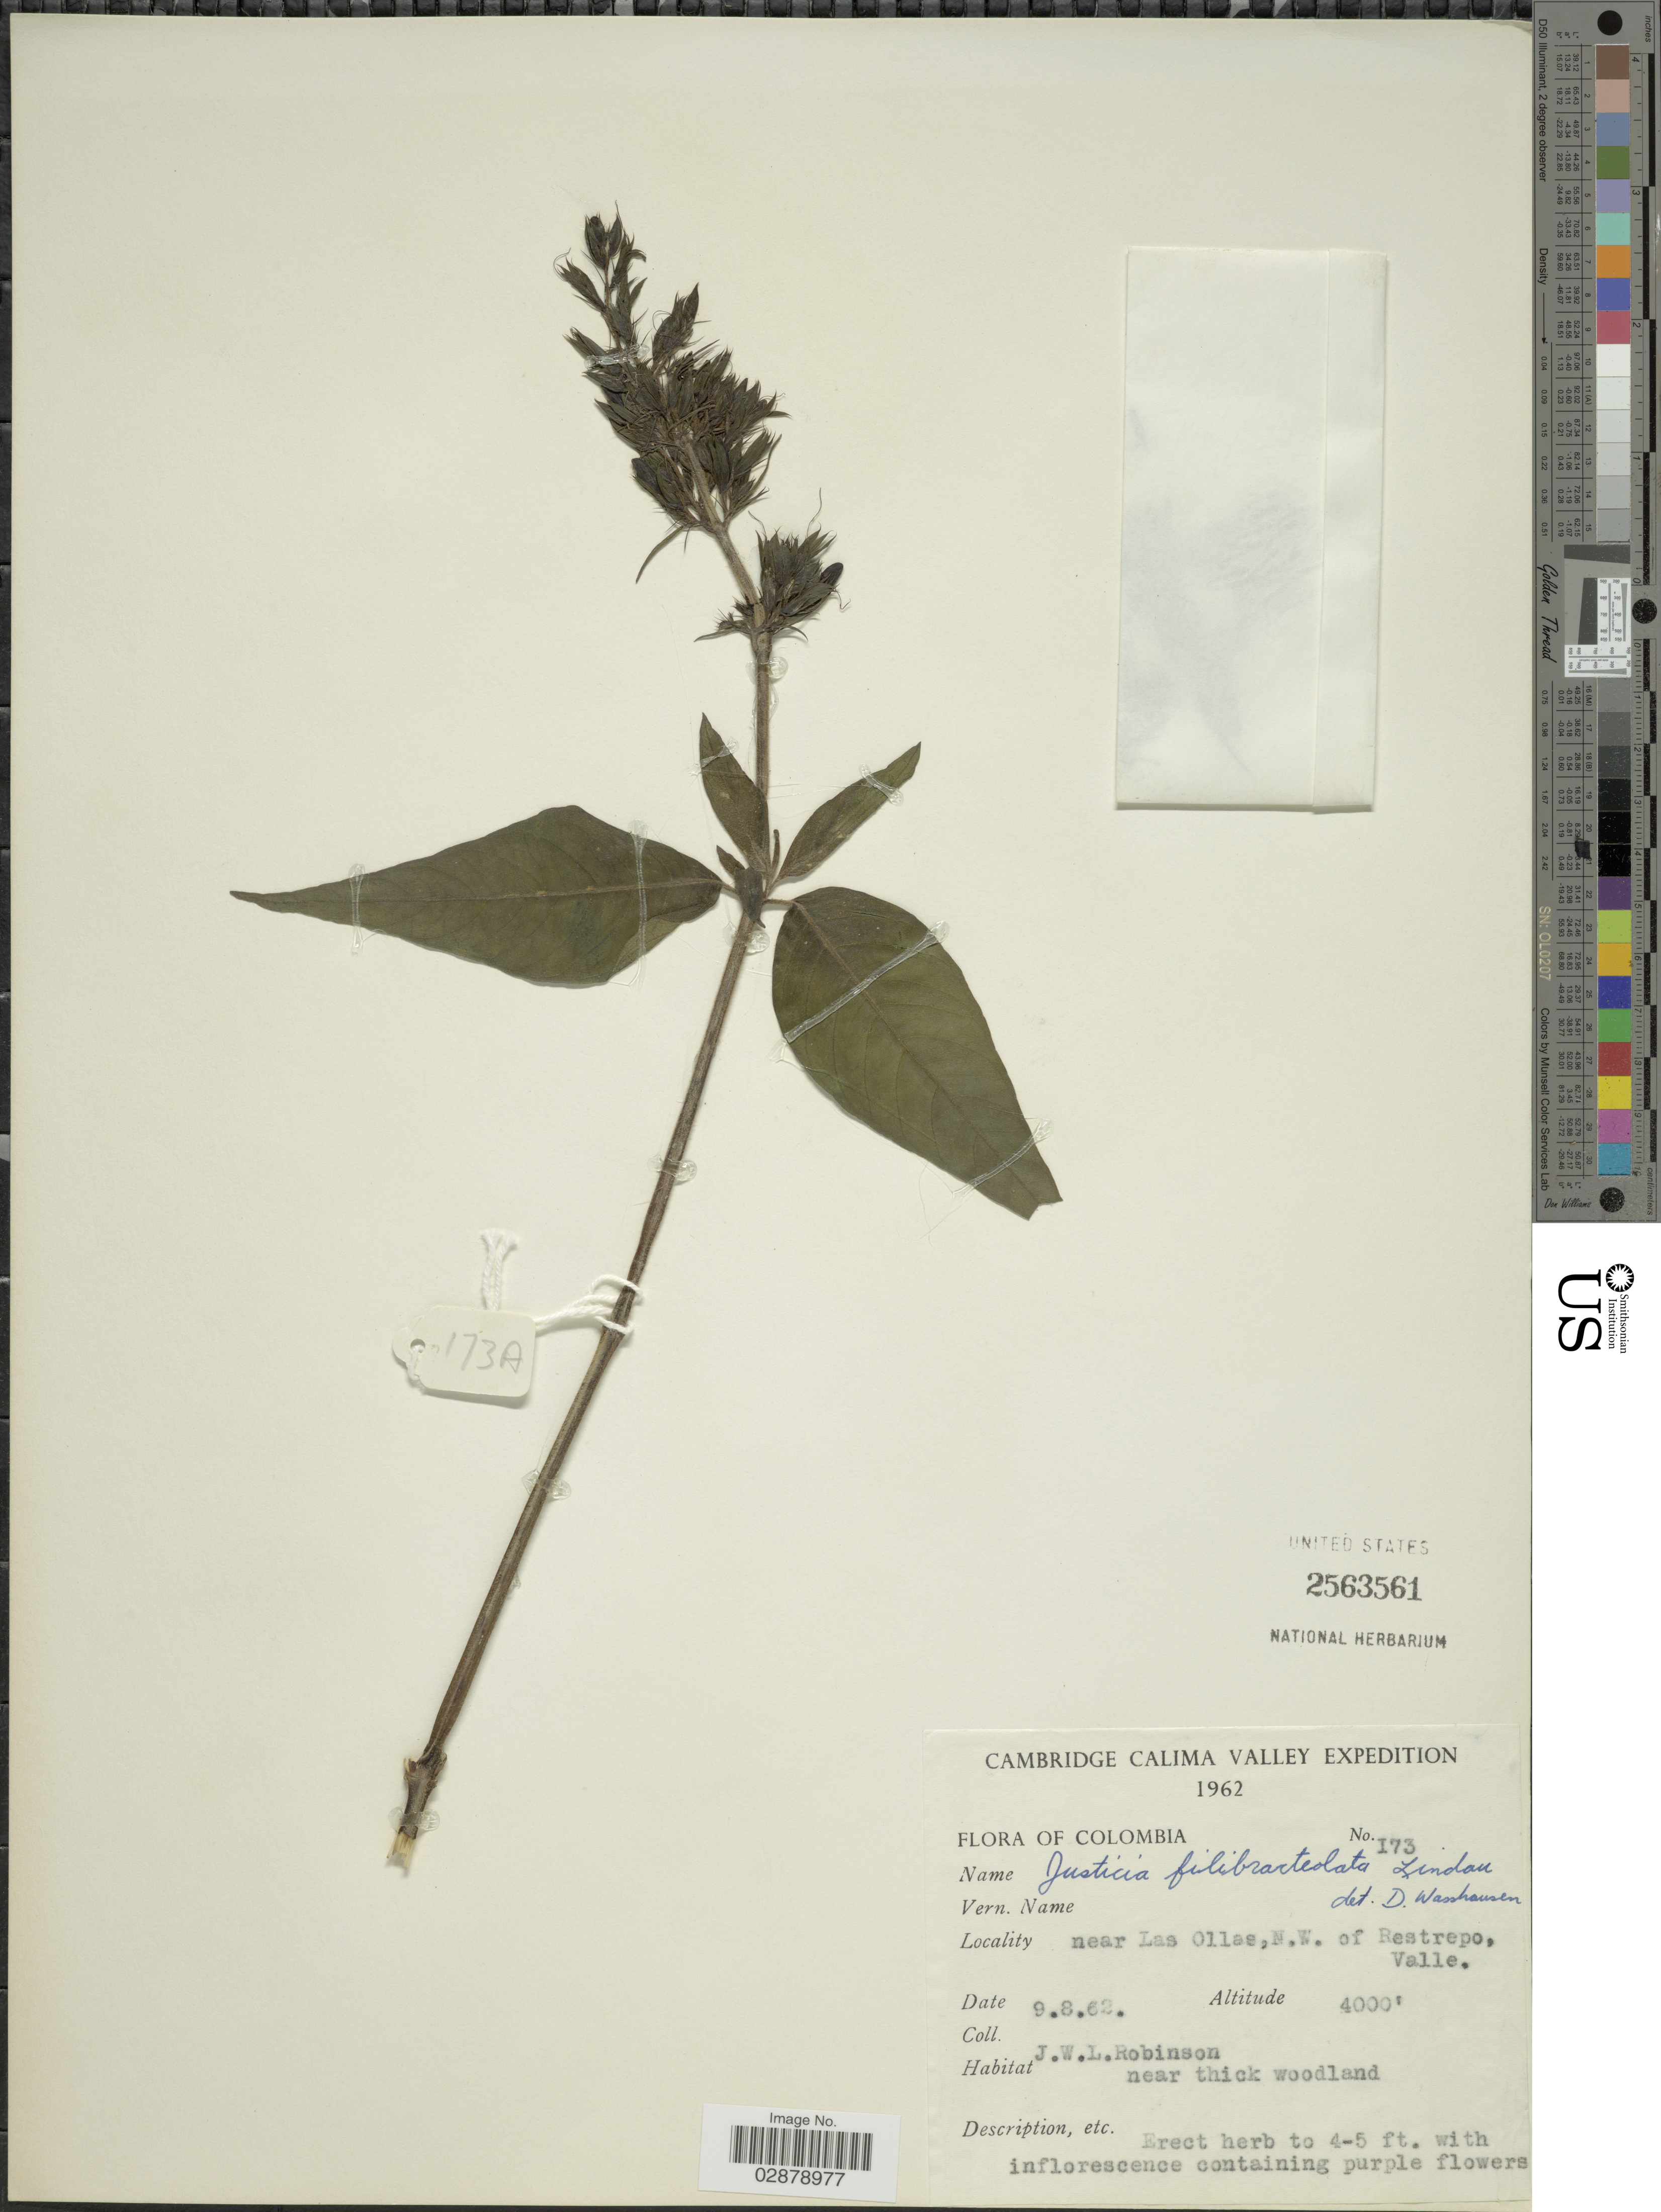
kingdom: Plantae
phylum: Tracheophyta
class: Magnoliopsida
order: Lamiales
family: Acanthaceae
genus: Justicia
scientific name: Justicia filibracteolata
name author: Lindau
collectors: J. W. Robinson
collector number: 173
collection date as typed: Transcribed d/m/y: 9/8/62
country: Colombia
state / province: Valle del Cauca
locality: Calima Valley. Near Las Ollas, N.W. of Restrepo, Valle.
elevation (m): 1219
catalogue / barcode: US 2563561